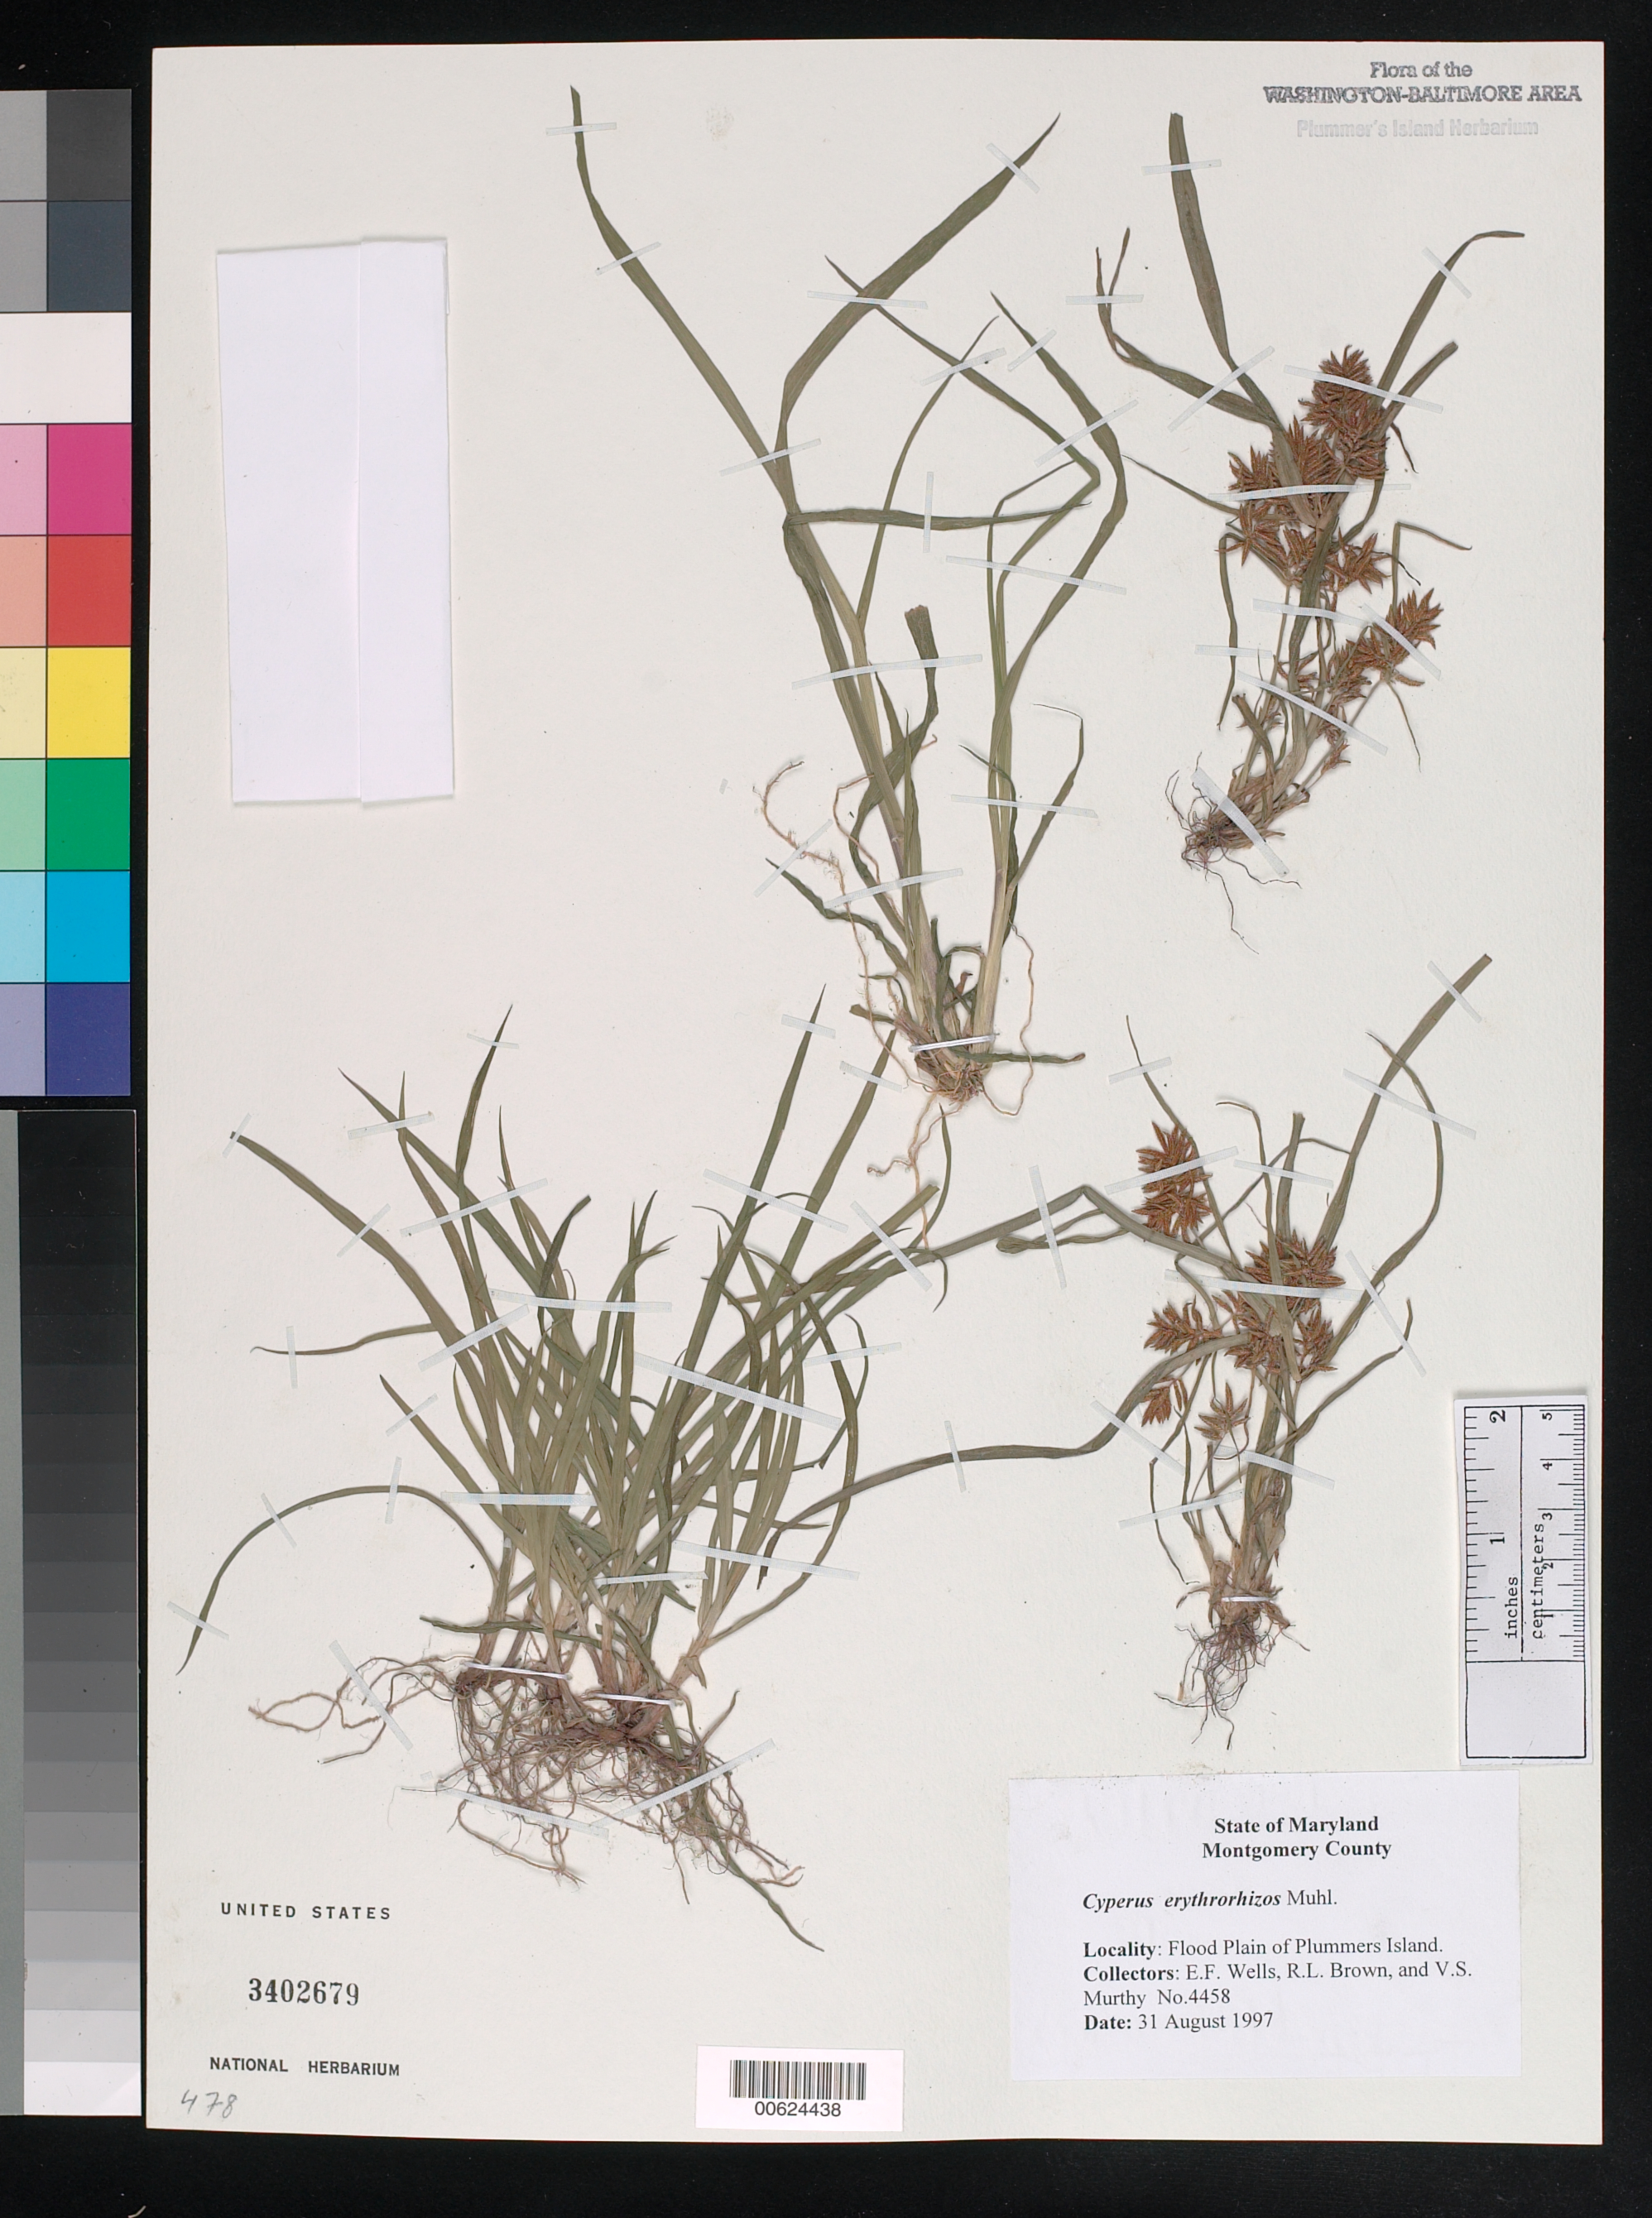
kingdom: Plantae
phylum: Tracheophyta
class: Liliopsida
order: Poales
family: Cyperaceae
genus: Cyperus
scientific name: Cyperus erythrorhizos Muhl.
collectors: E. F. Wells, R. L. Brown & V. S. Murthy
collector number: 4458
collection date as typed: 31 Aug 1997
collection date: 1997-08-31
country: United States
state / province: Maryland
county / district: Montgomery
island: Plummers Island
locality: Flood plain of Plummers Island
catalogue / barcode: US 3402679